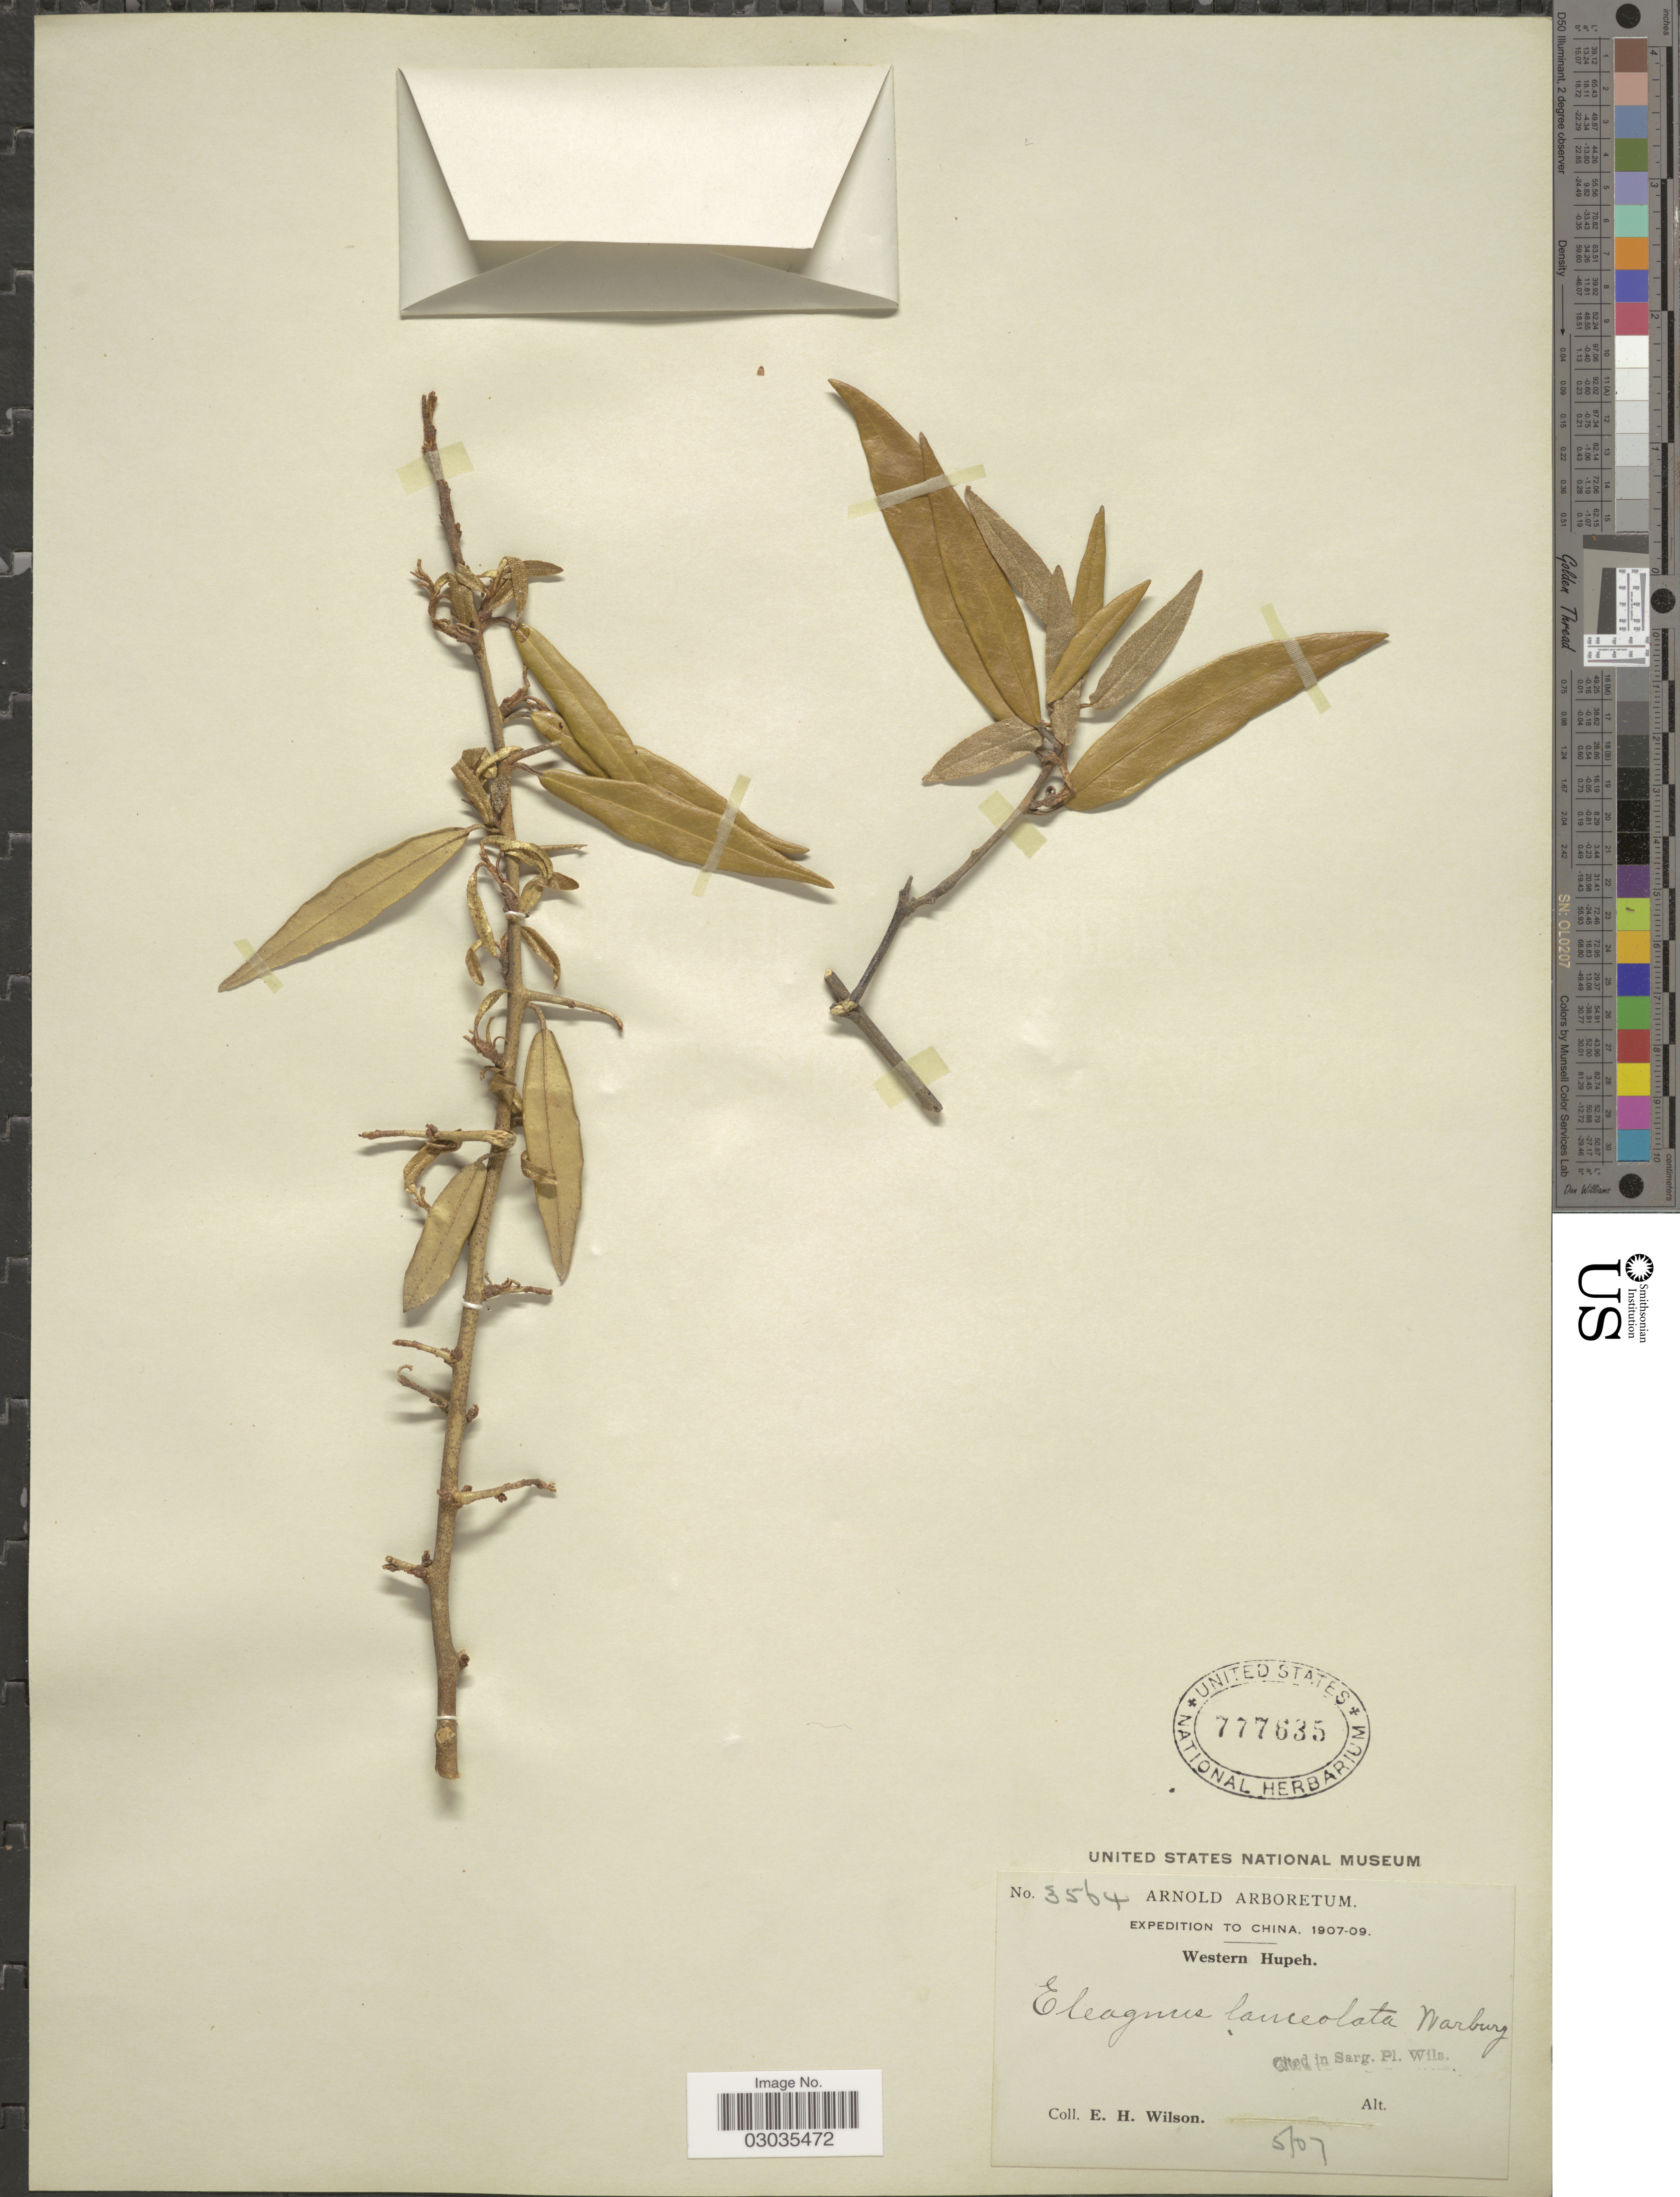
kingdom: Plantae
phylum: Tracheophyta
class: Magnoliopsida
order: Rosales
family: Elaeagnaceae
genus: Elaeagnus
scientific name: Elaeagnus lanceolata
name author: Warb.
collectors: E. Wilson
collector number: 3564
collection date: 1907-05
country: China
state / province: Hubei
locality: Western Hupeh.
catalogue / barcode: US 777635